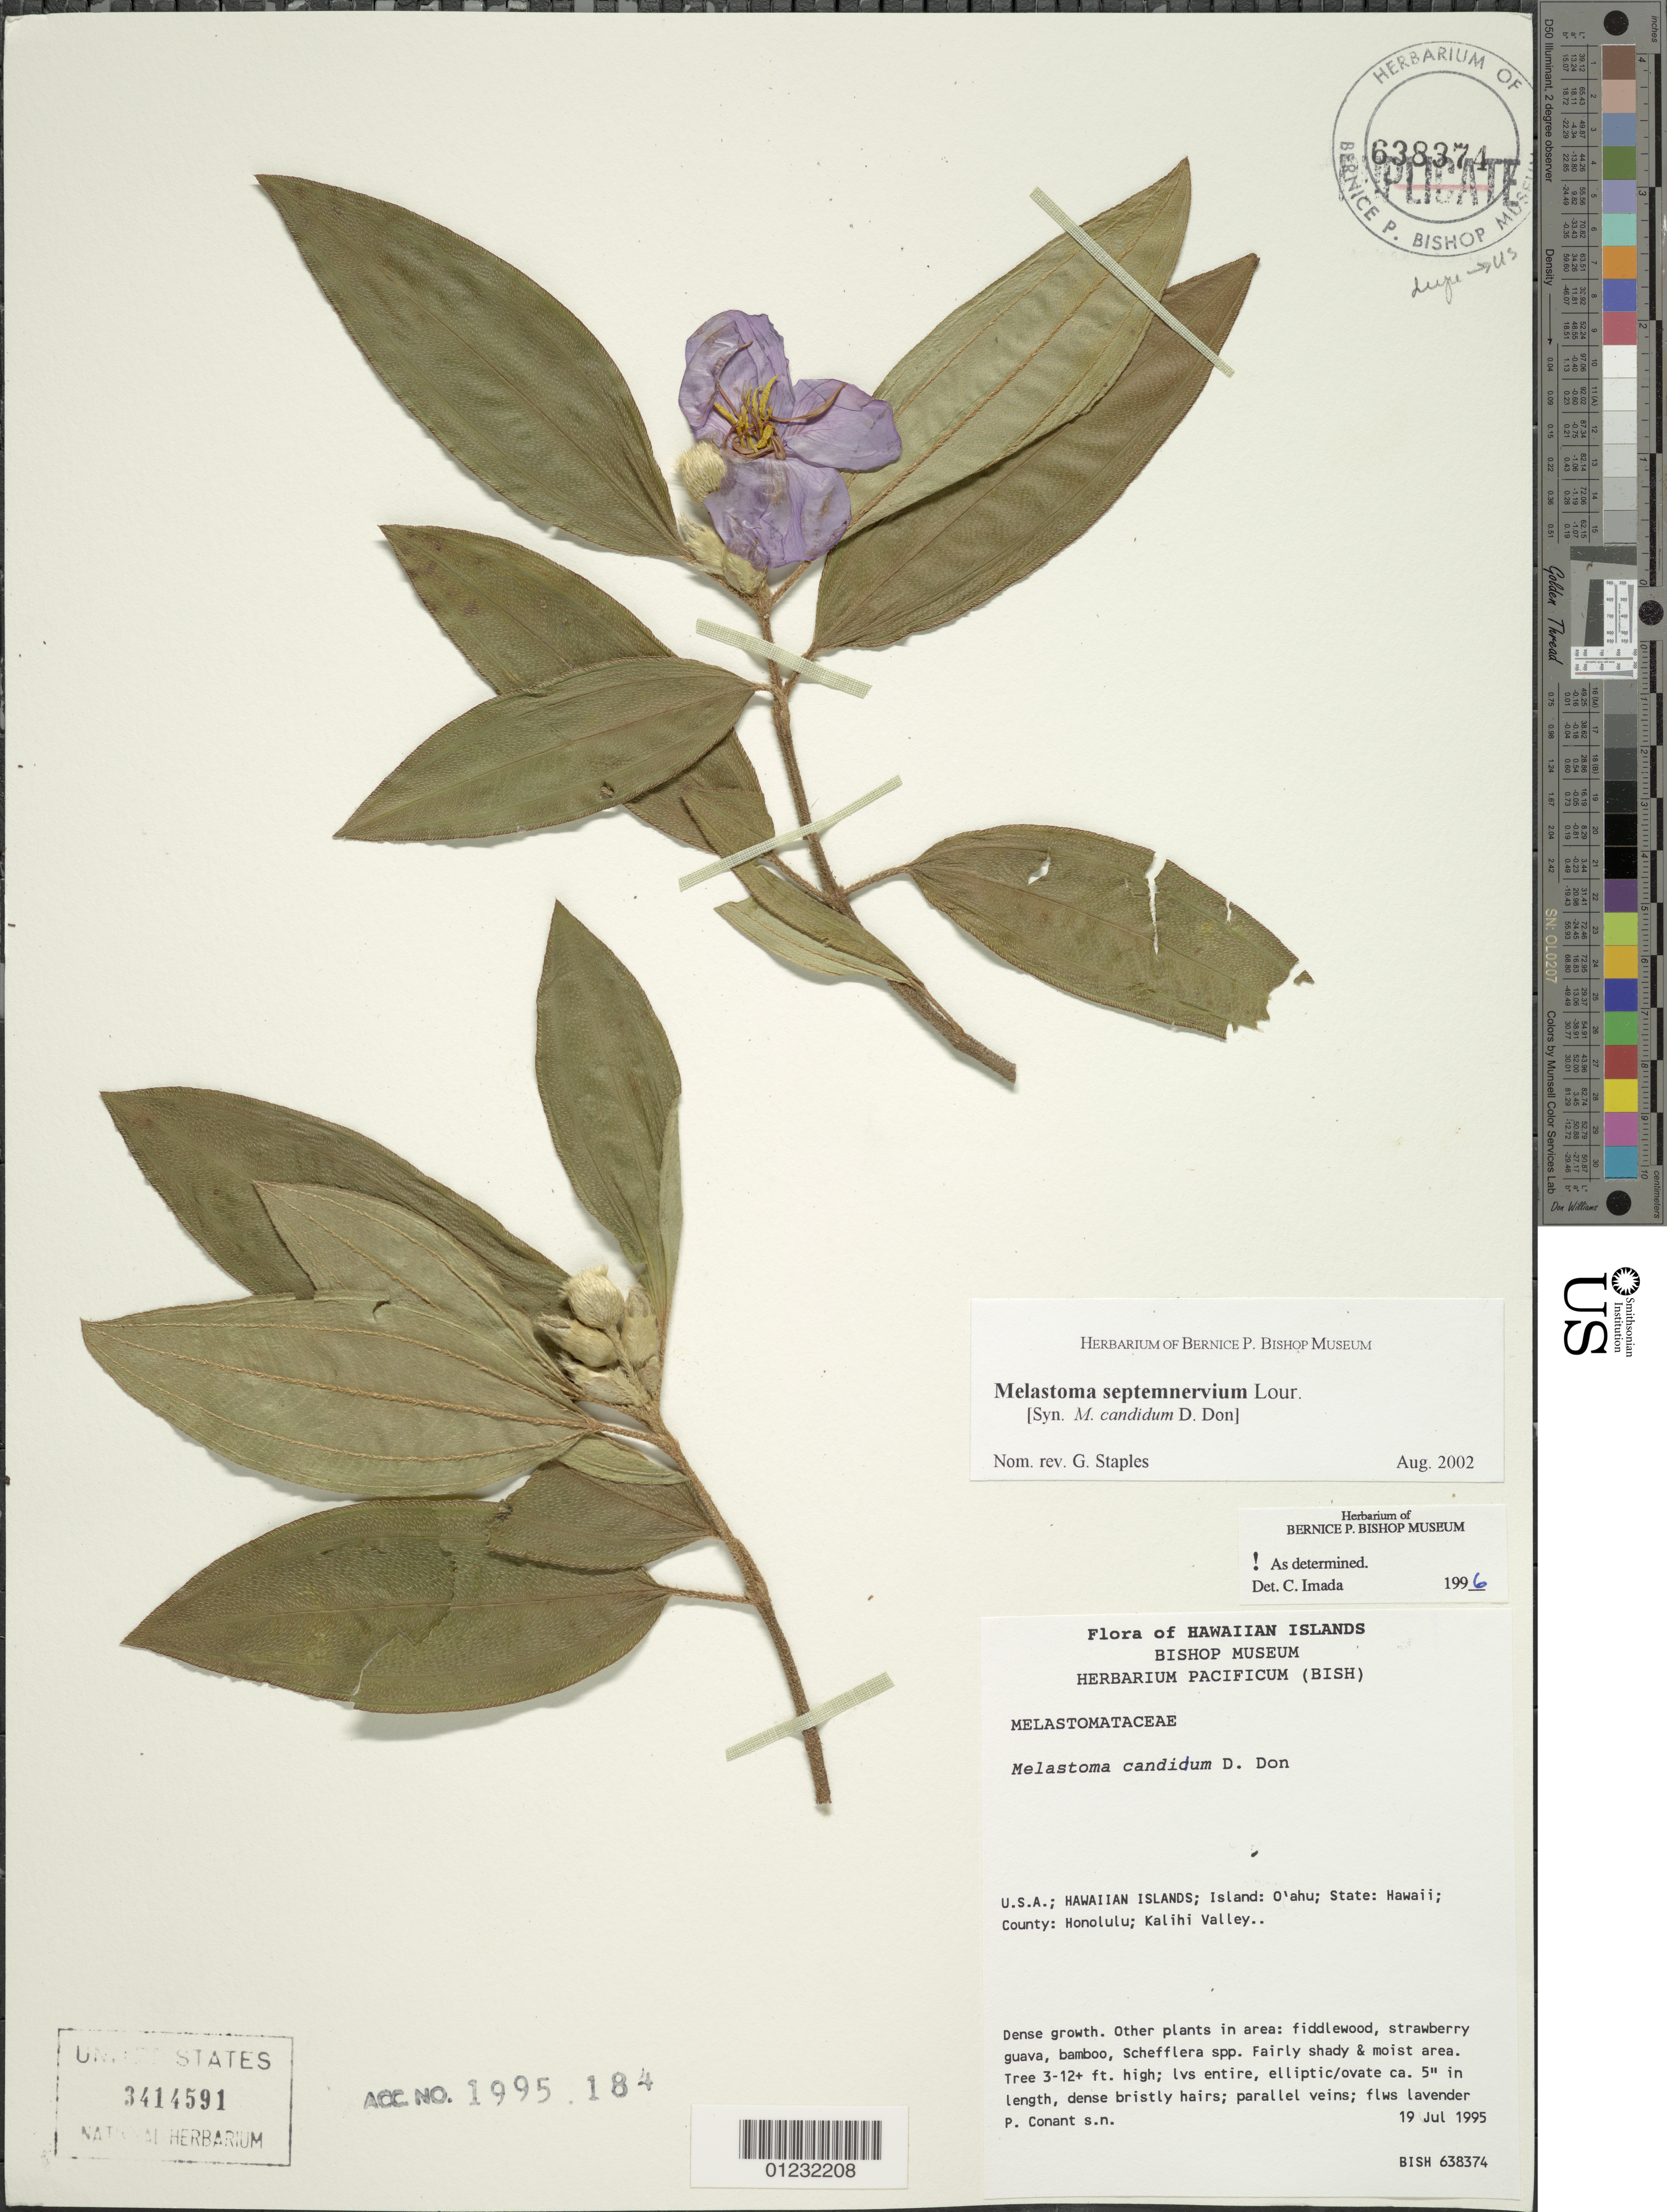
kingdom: Plantae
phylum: Tracheophyta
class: Magnoliopsida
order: Myrtales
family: Melastomataceae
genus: Melastoma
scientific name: Melastoma septemnervium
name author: Lour.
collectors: P. Conant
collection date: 1995-07-19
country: United States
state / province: Hawaii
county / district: Honolulu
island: Oahu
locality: Kalihi Valley.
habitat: Fairly shady and moist area.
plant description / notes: Voucher, State contract UCI1998-1 (ESP)-042 field no. Hawaii 259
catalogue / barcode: US 3414591